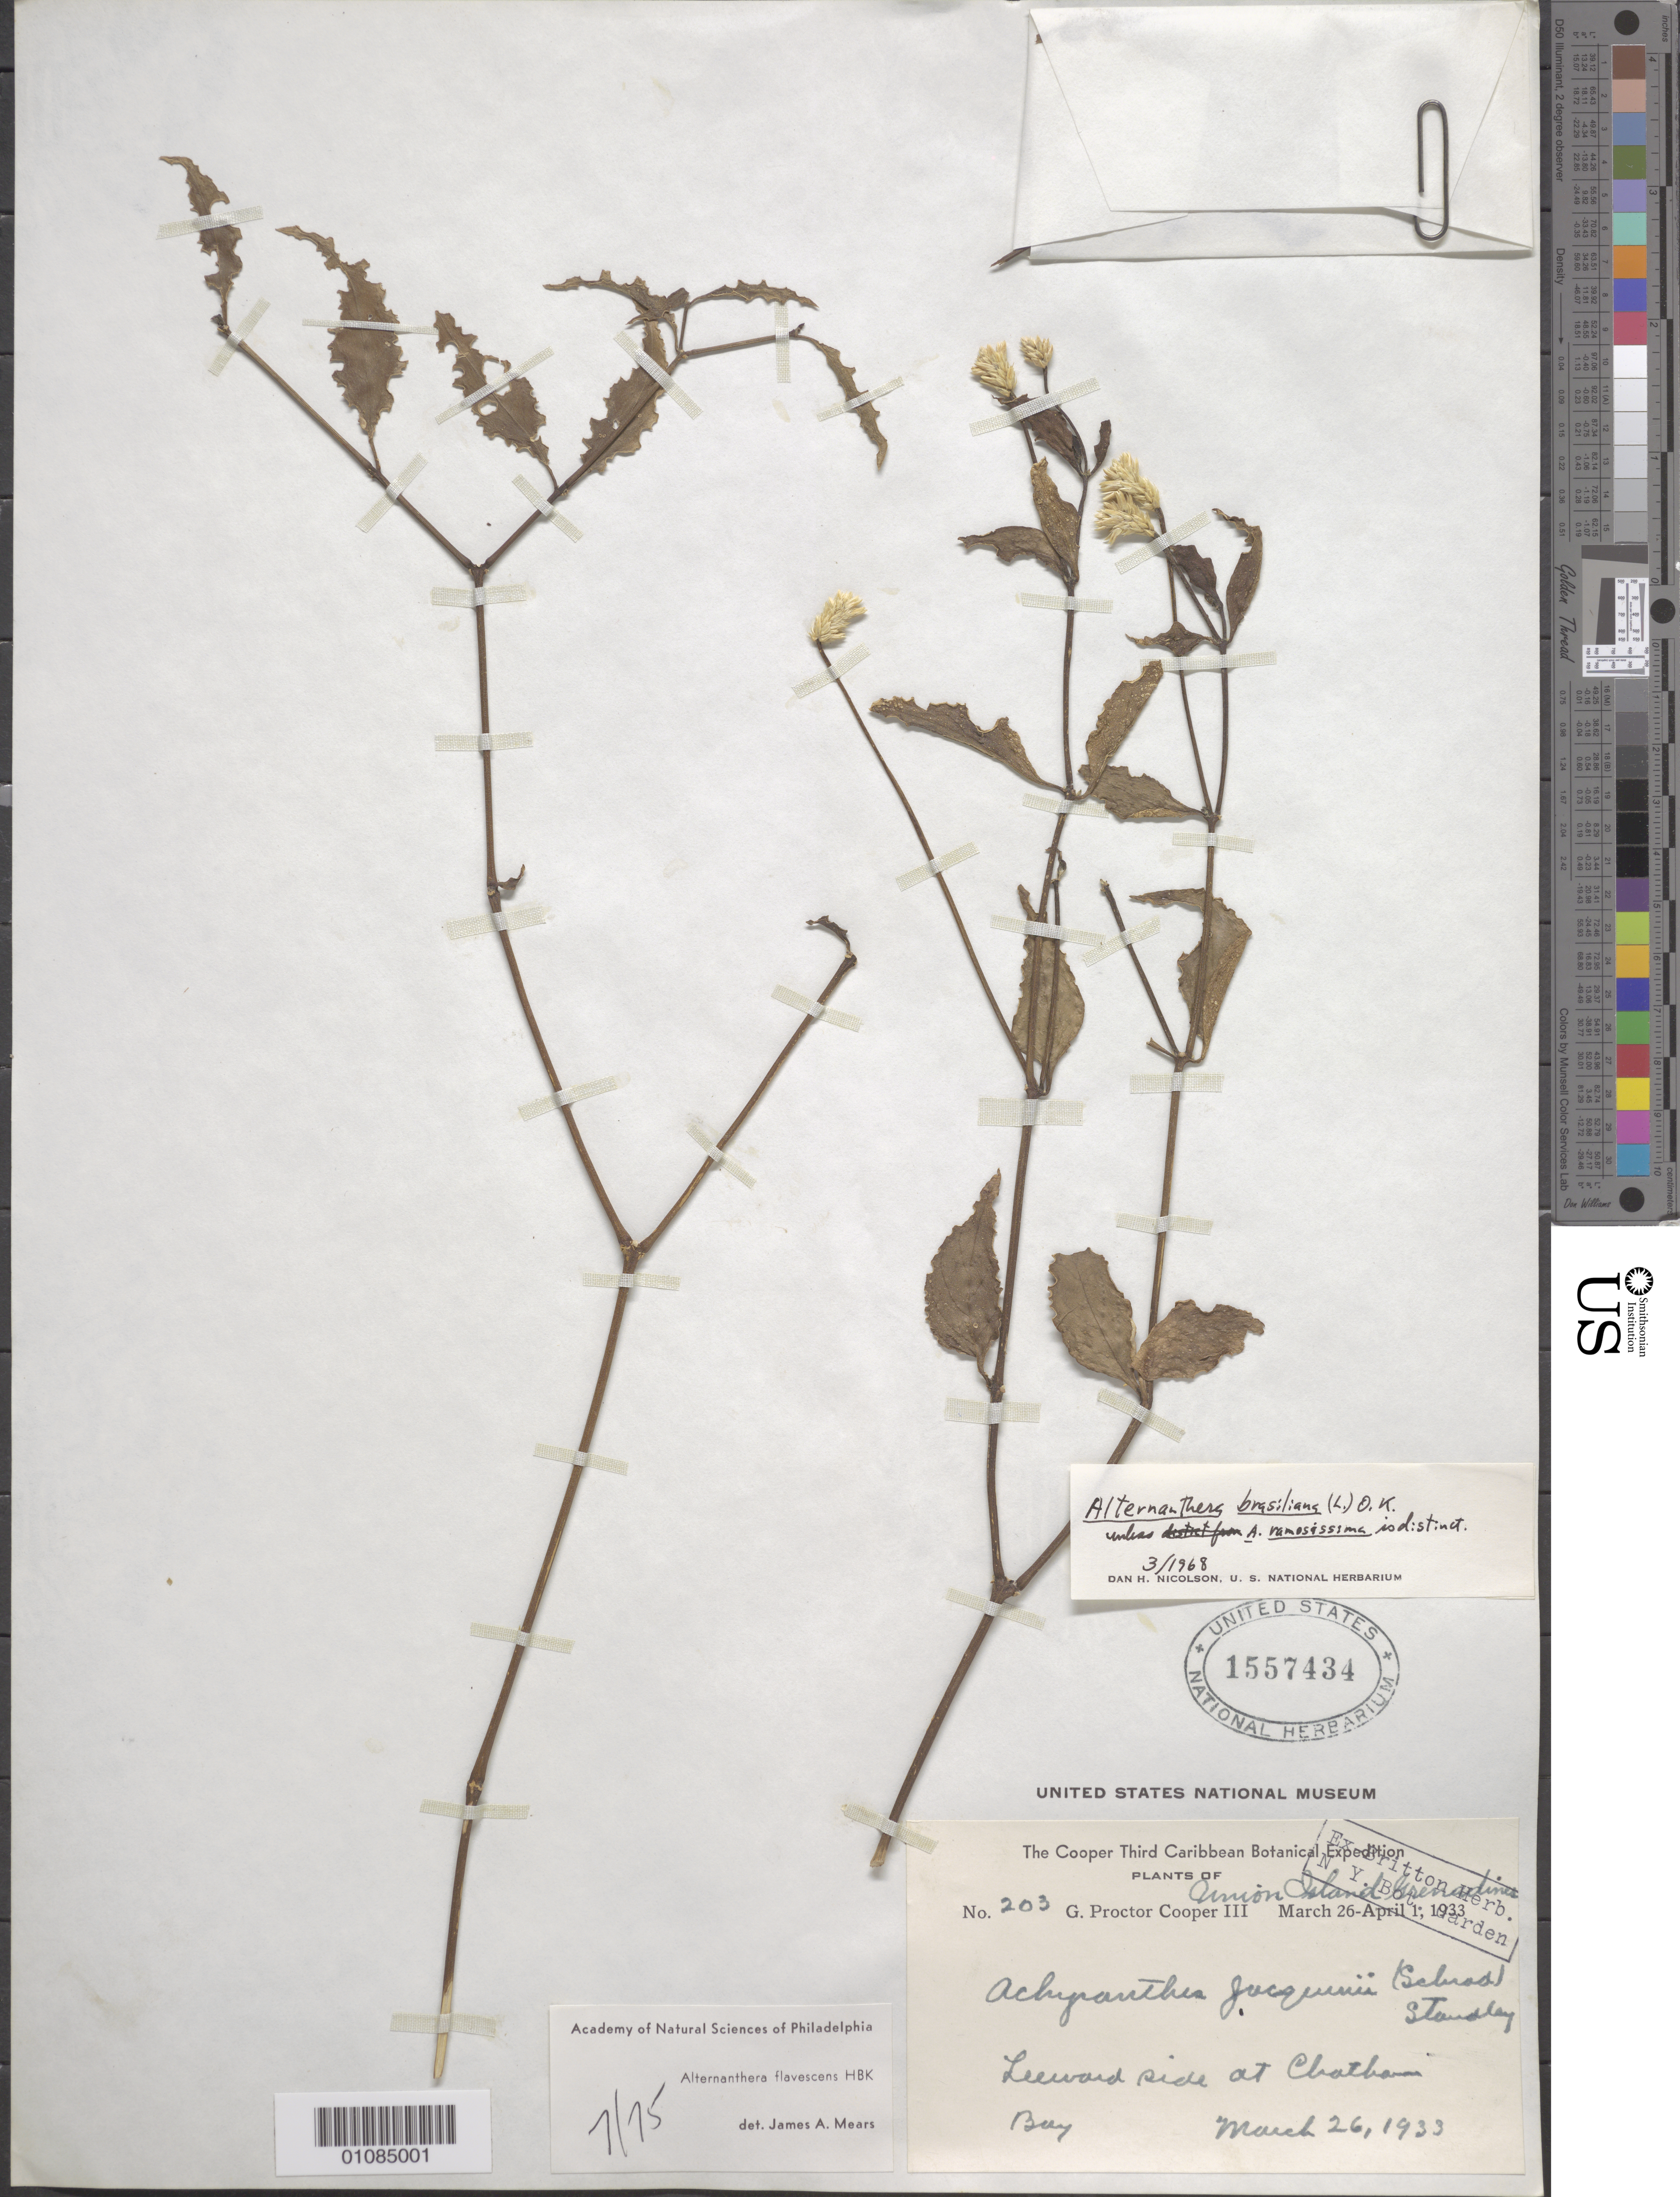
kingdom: Plantae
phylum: Tracheophyta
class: Magnoliopsida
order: Caryophyllales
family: Amaranthaceae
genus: Alternanthera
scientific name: Alternanthera flavescens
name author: Kunth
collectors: G. Cooper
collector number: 203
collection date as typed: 26 Mar 1933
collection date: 1933-03-26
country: St. Vincent - Grenadines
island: Union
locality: Grenadines, Union Island, Leeward side at Chatham Bay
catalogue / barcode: US 1557434